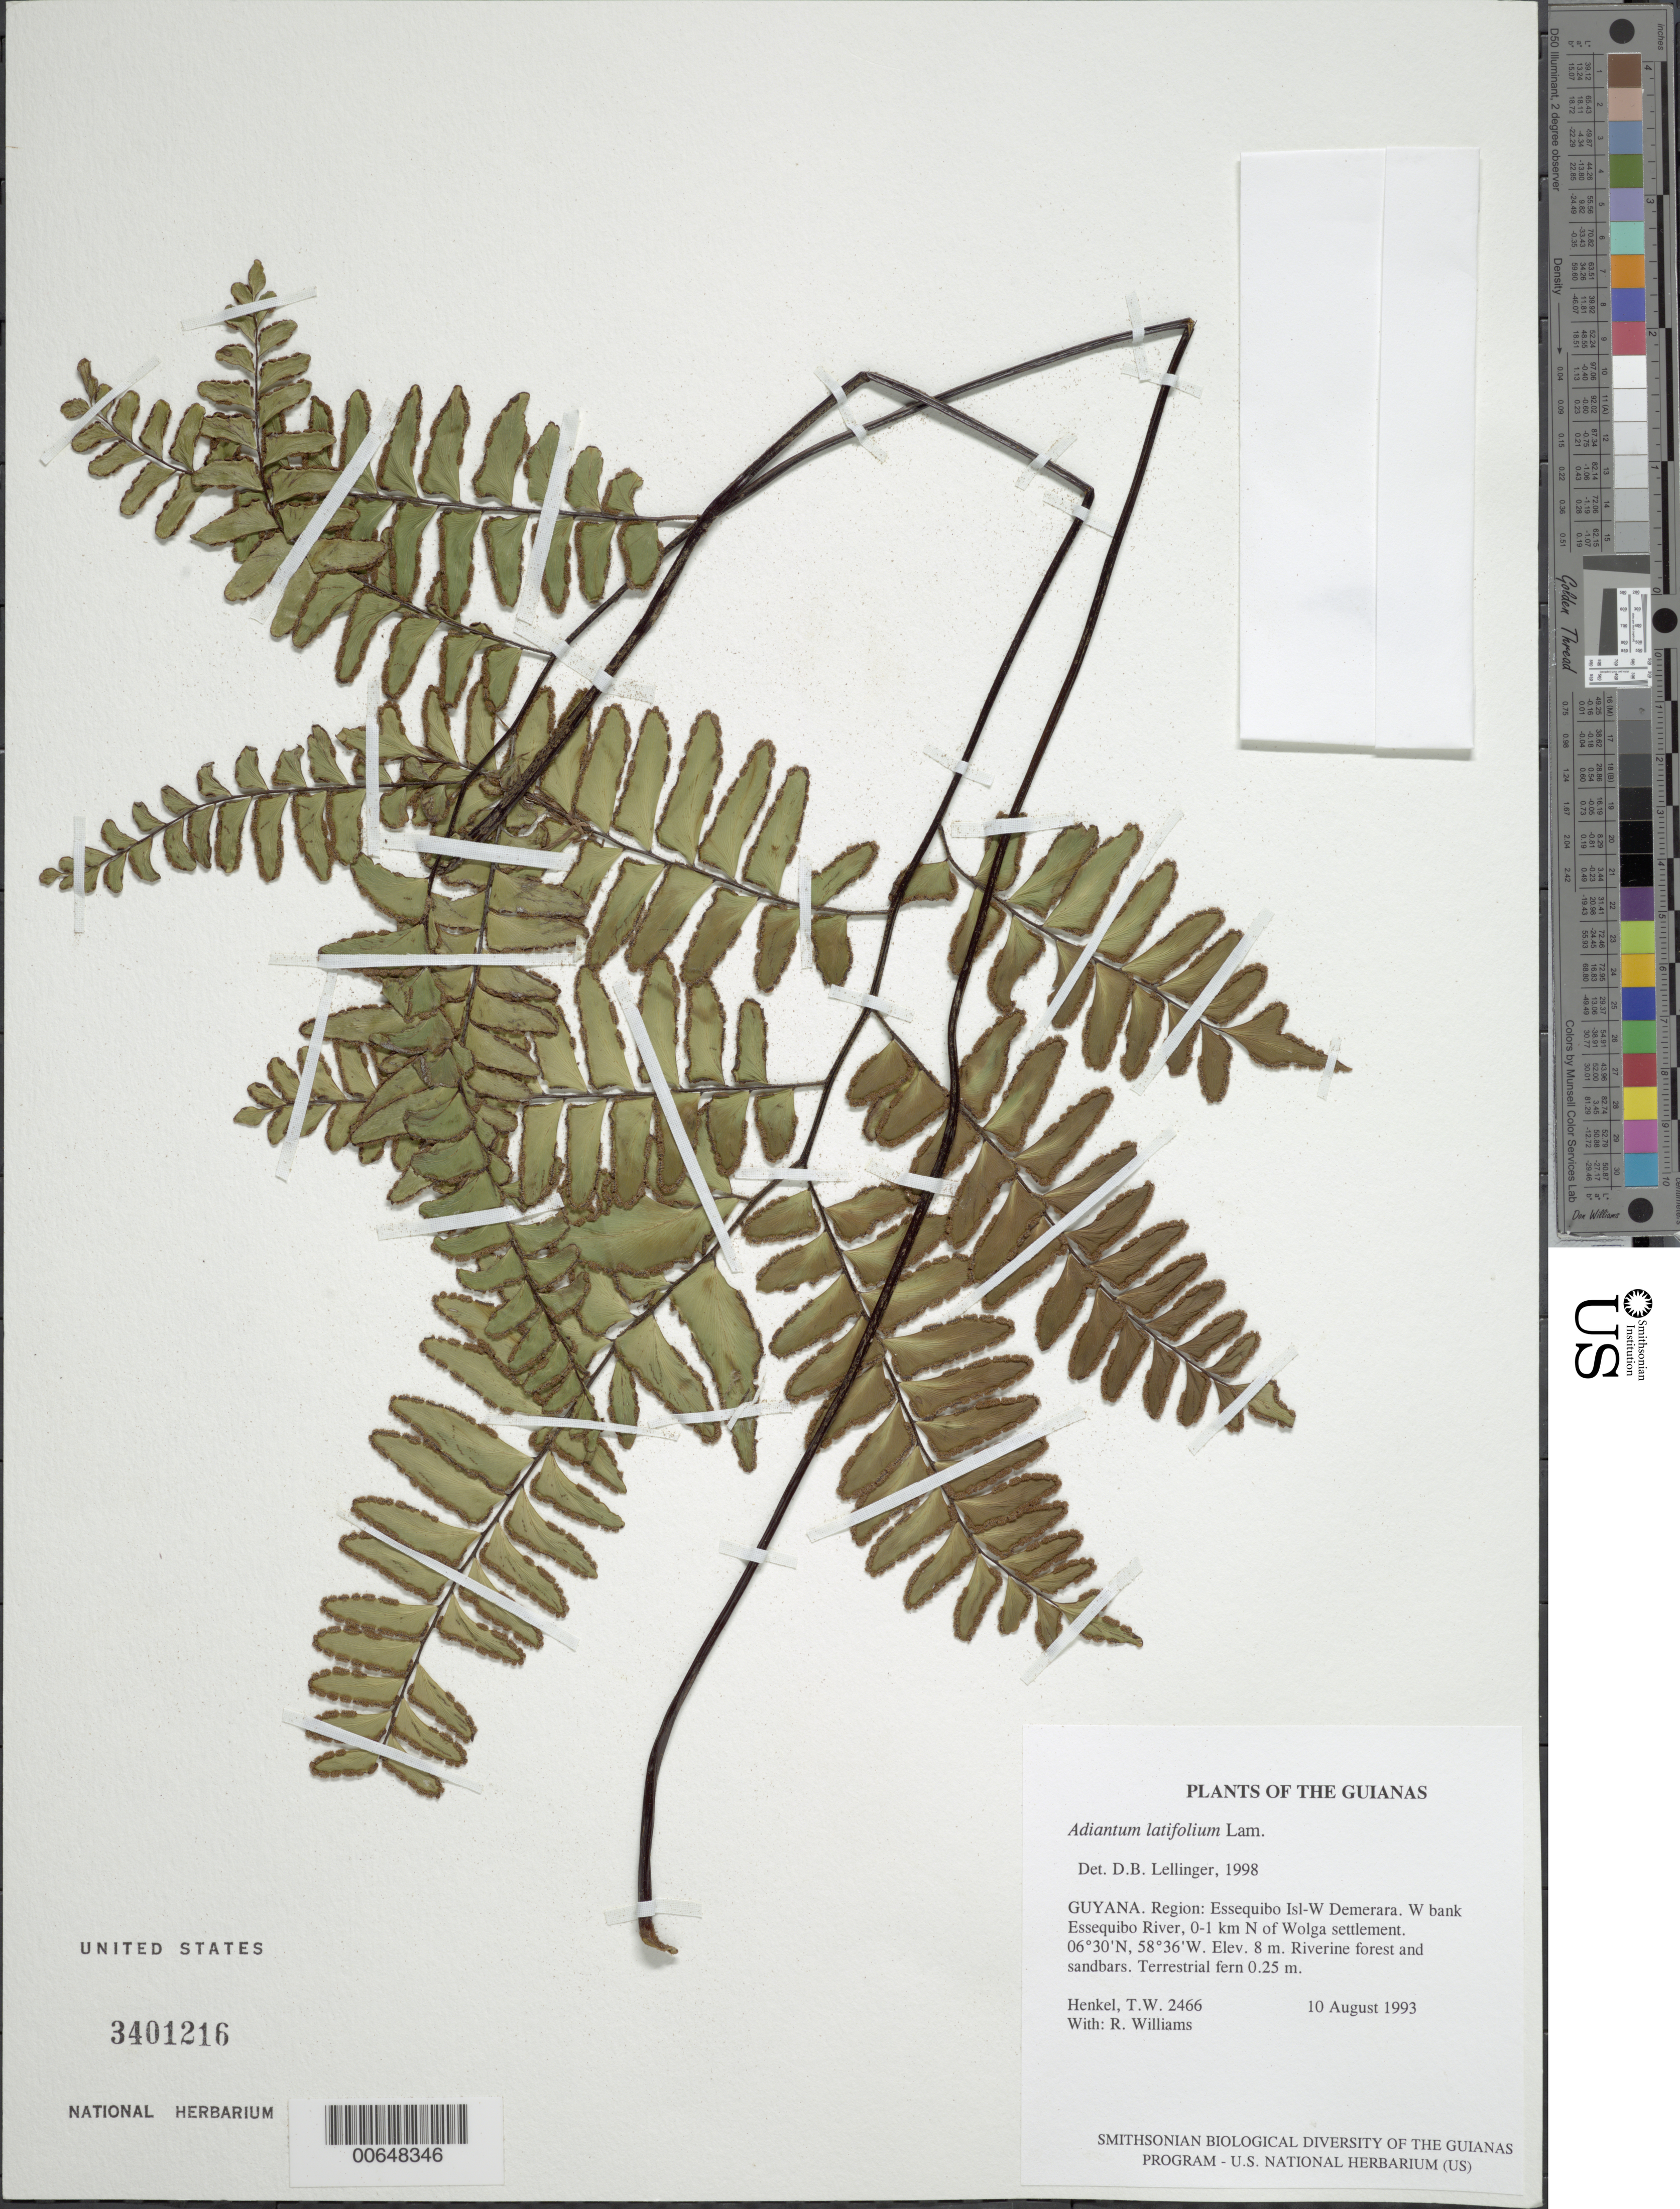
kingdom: Plantae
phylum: Tracheophyta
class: Polypodiopsida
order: Polypodiales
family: Pteridaceae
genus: Adiantum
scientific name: Adiantum latifolium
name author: Lam.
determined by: Lellinger, David B., (BOT), Smithsonian Institution - National Museum of Natural History (UNITED STATES)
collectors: T. Henkel & R. Williams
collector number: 2466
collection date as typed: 10 August 1993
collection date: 1993-08-10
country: Guyana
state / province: Essequibo Isl-W. Demerara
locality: W bank Essequibo River, 0-1 km N of Wolga settlement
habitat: Riverine forest and sandbars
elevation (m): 8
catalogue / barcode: US 3401216